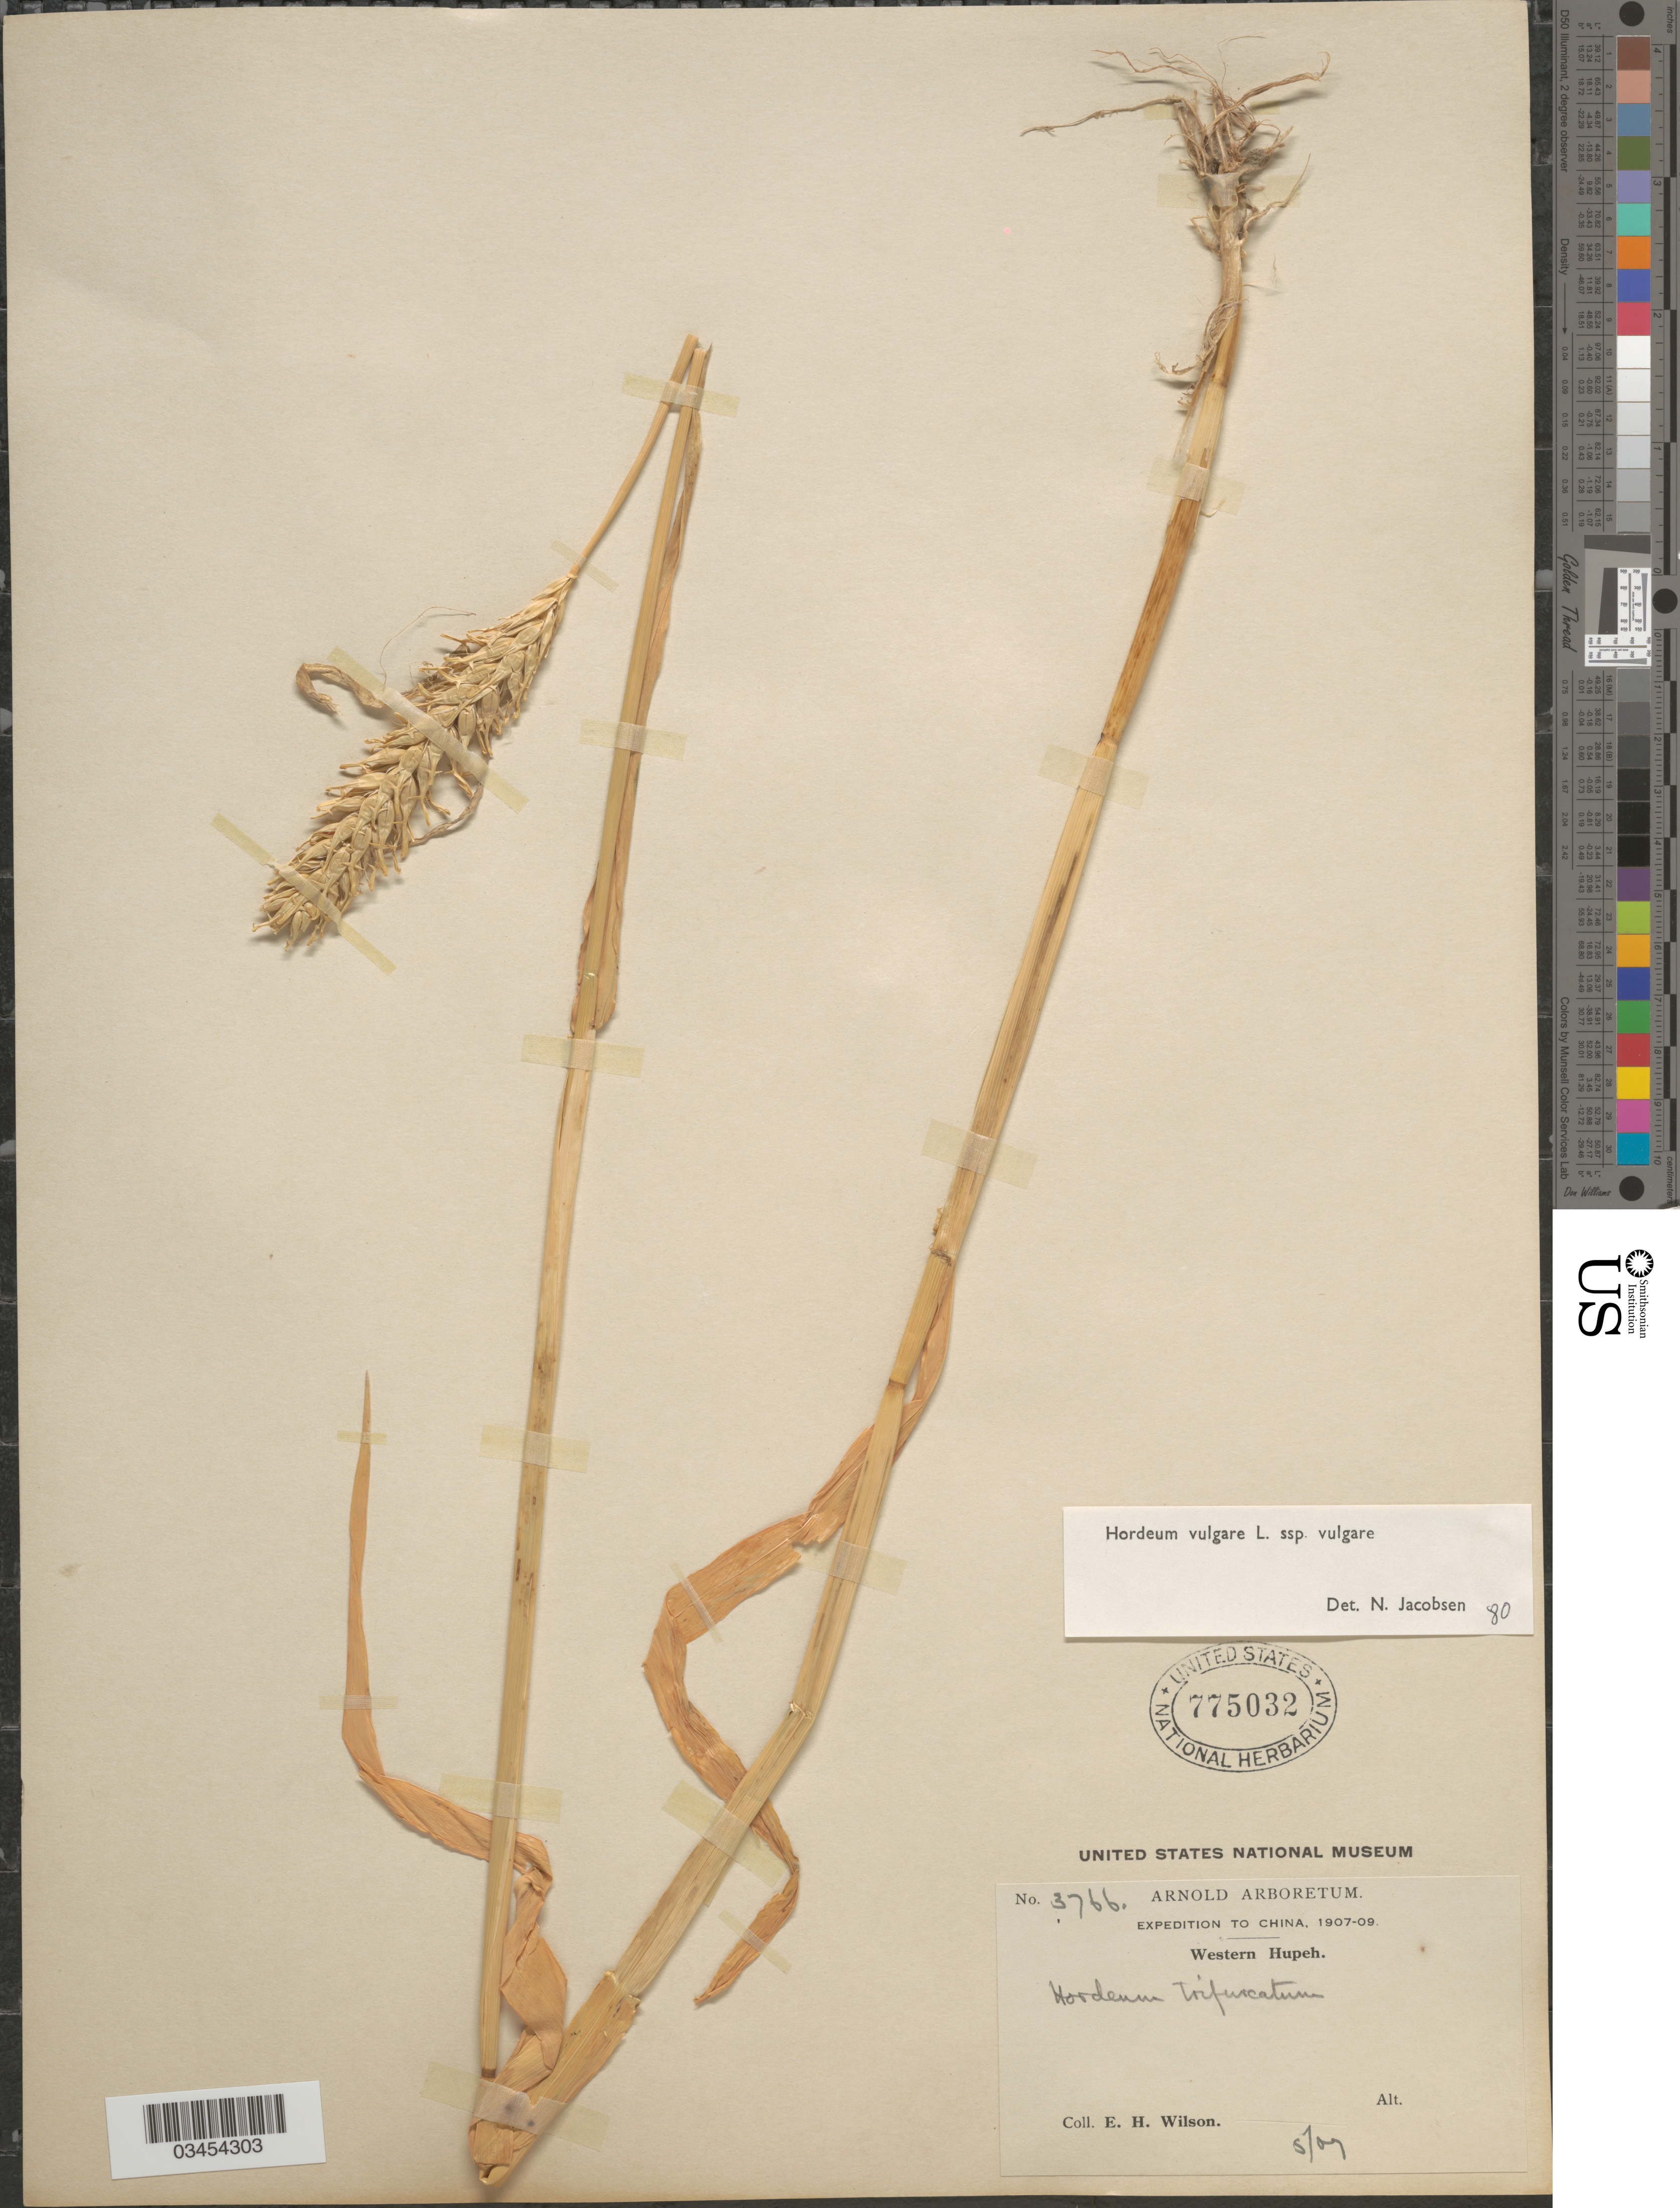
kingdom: Plantae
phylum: Tracheophyta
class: Liliopsida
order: Poales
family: Poaceae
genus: Hordeum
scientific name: Hordeum vulgare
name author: L.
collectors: E. Wilson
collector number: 3766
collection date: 1907-05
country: China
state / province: Hubei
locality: Expedition to China, 1907-09. Western Hupeh.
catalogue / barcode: US 775032